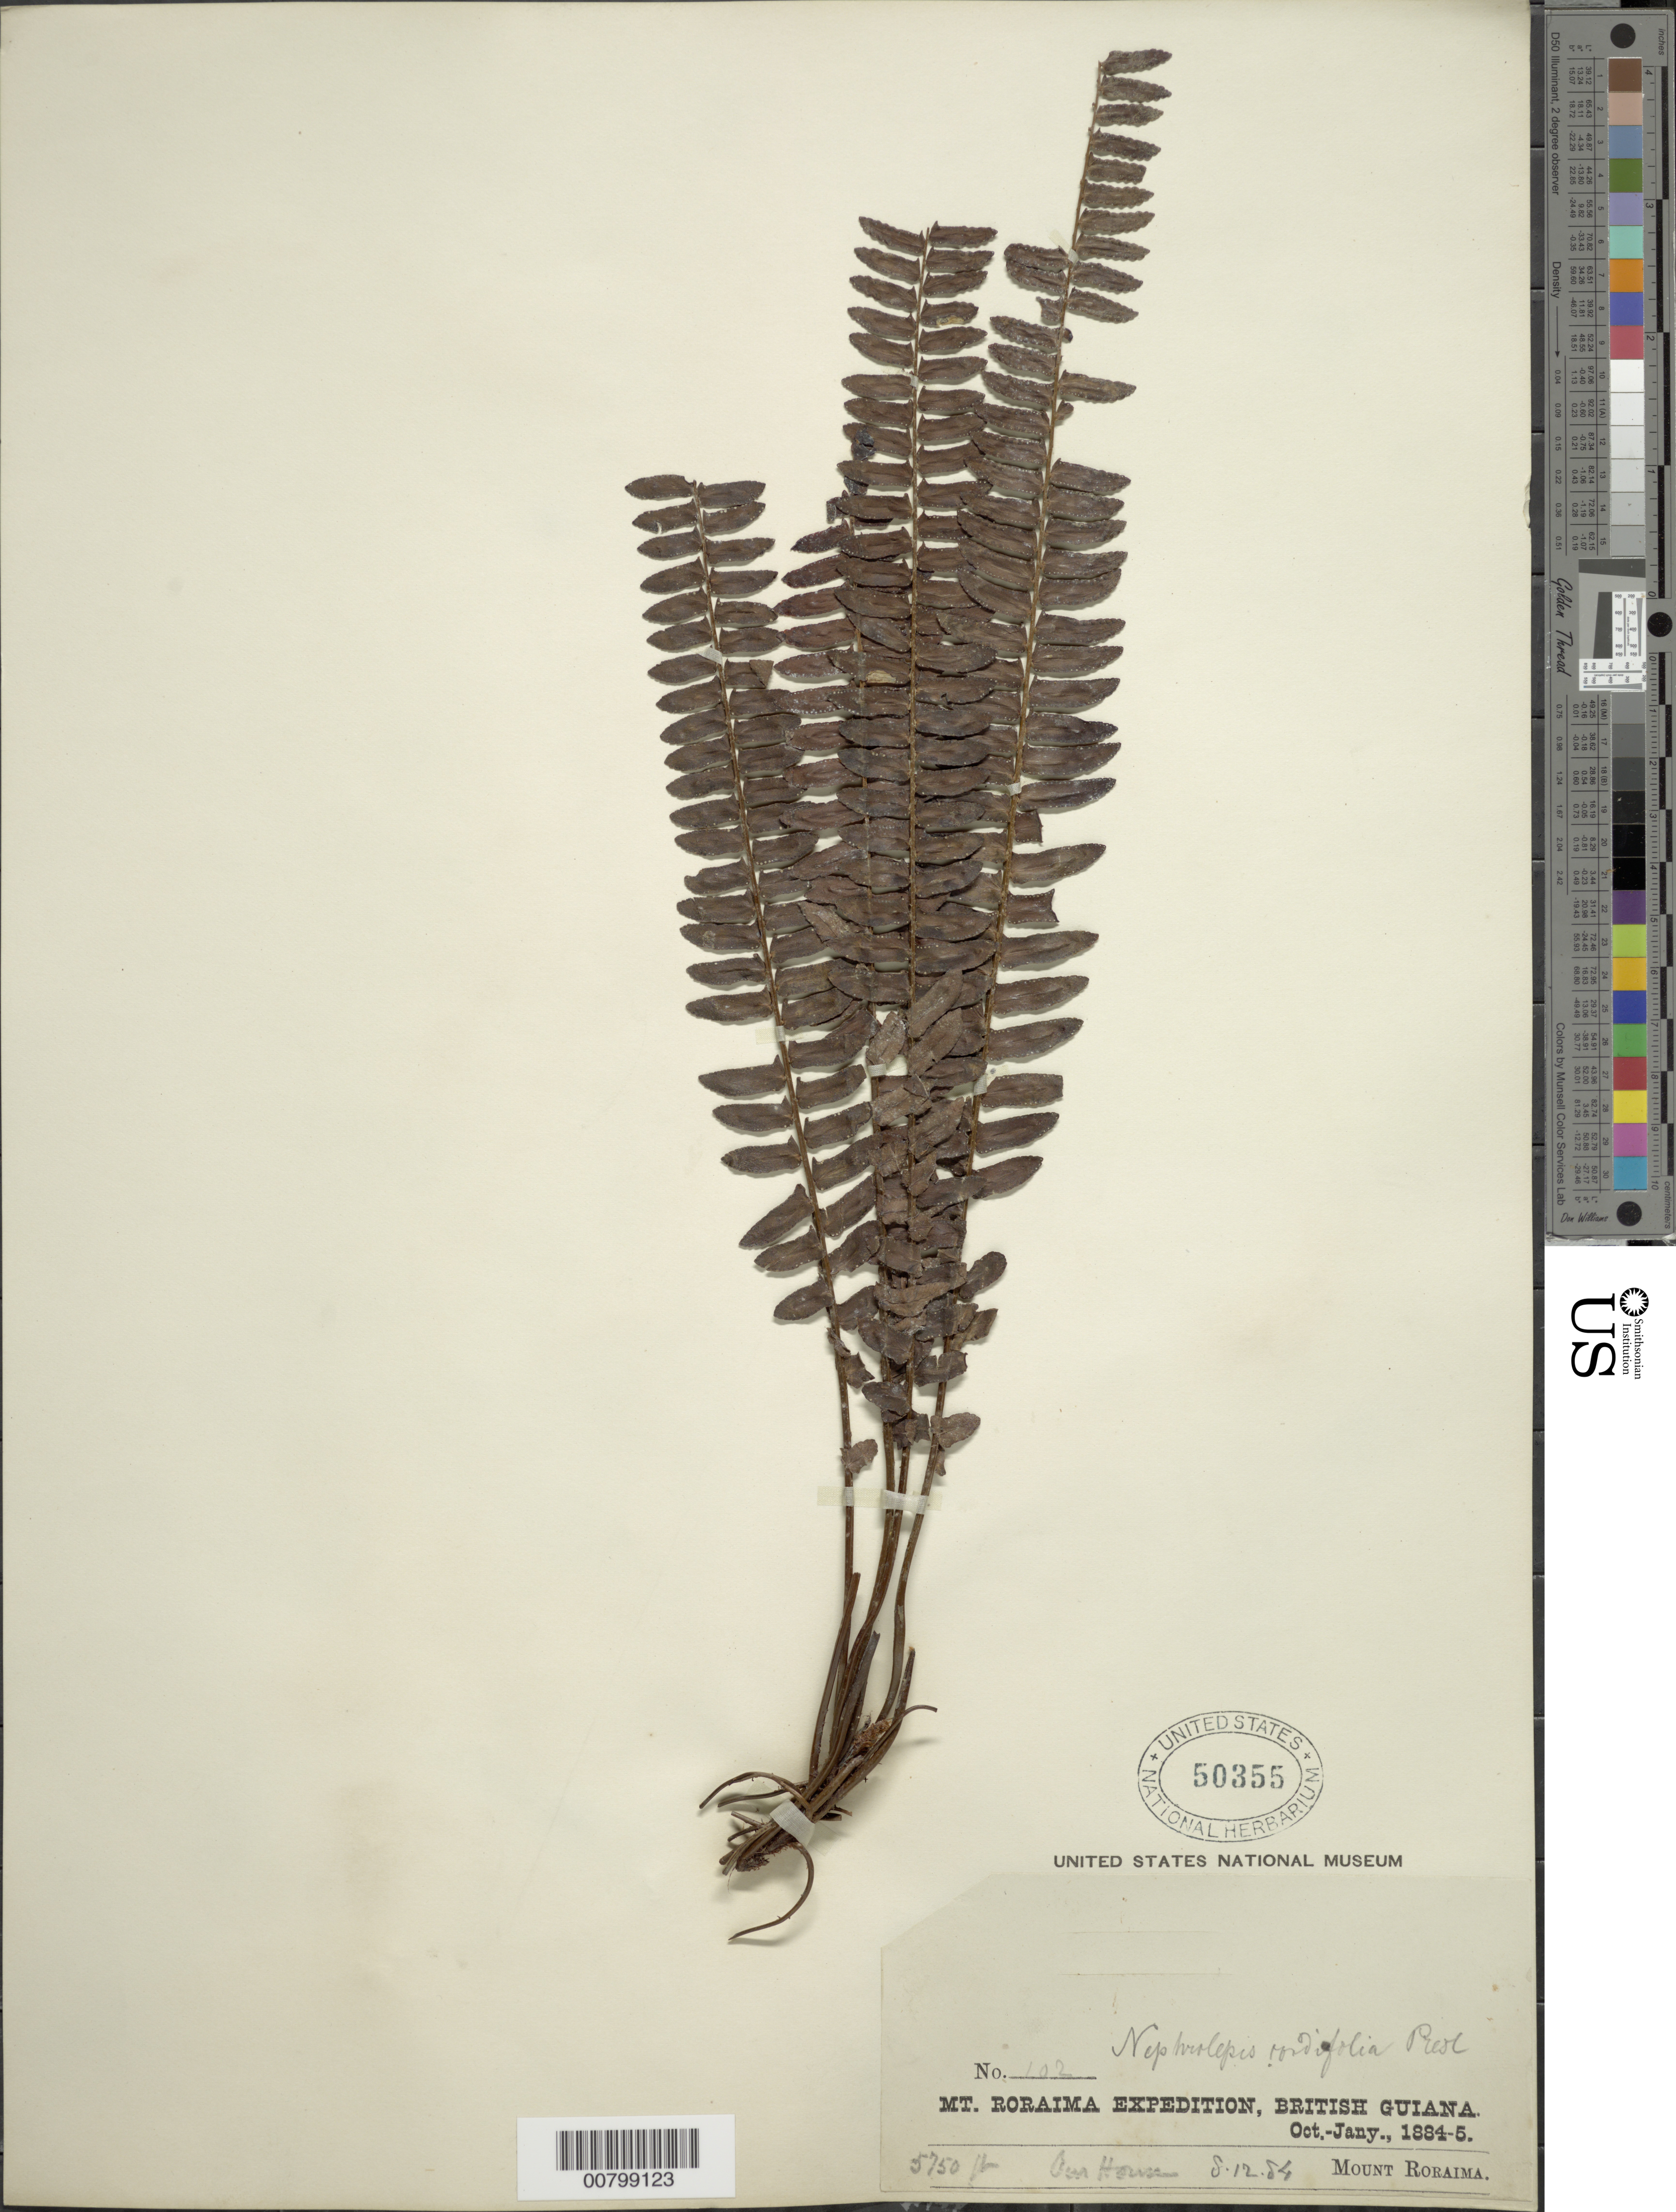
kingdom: Plantae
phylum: Tracheophyta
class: Polypodiopsida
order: Polypodiales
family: Nephrolepidaceae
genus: Nephrolepis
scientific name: Nephrolepis cordifolia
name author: (L.) C. Presl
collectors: E. F. im Thurn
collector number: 102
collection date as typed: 8 December 1884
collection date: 1884-12-08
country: Guyana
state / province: Cuyuni-Mazaruni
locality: Mt. Roraima, "Our House"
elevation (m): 1753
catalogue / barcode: US 50355